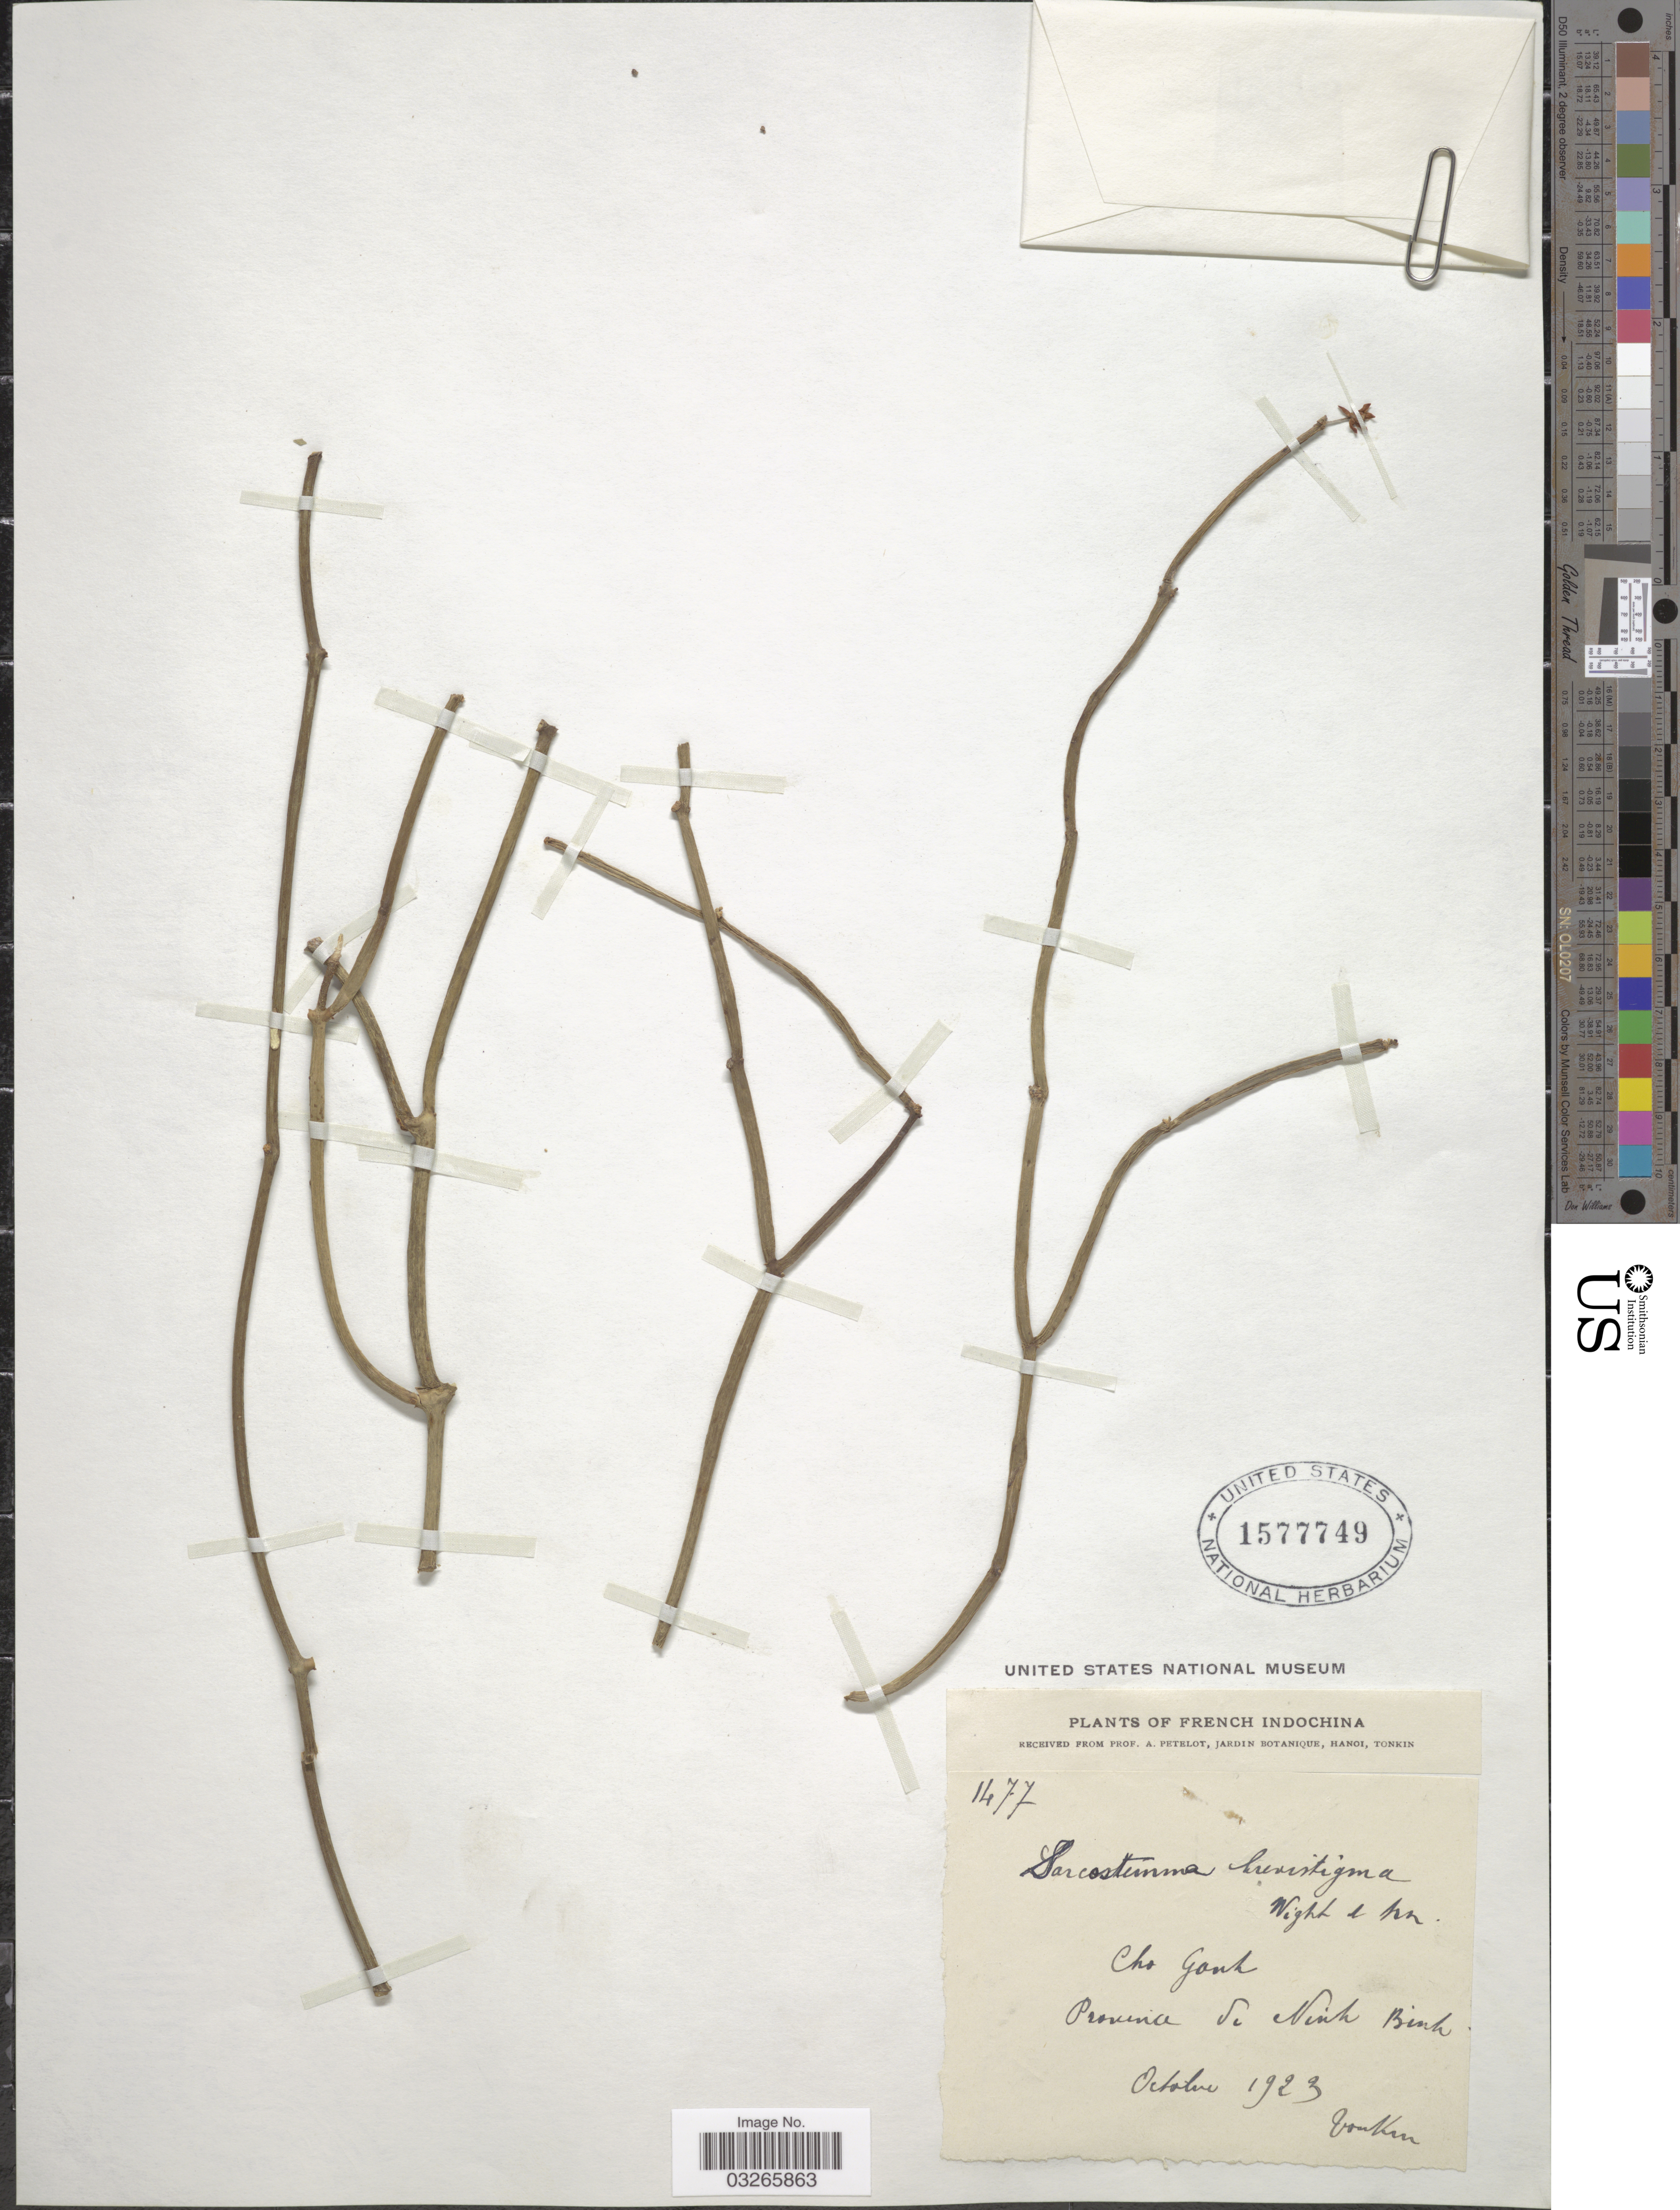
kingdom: Plantae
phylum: Tracheophyta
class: Magnoliopsida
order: Gentianales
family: Apocynaceae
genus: Sarcostemma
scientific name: Sarcostemma brevistigma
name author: Wight & Arn.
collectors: P. A. Pételot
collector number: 1477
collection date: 1923-10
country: Vietnam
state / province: Ninh Binh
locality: Cho Ganh.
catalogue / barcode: US 1577749